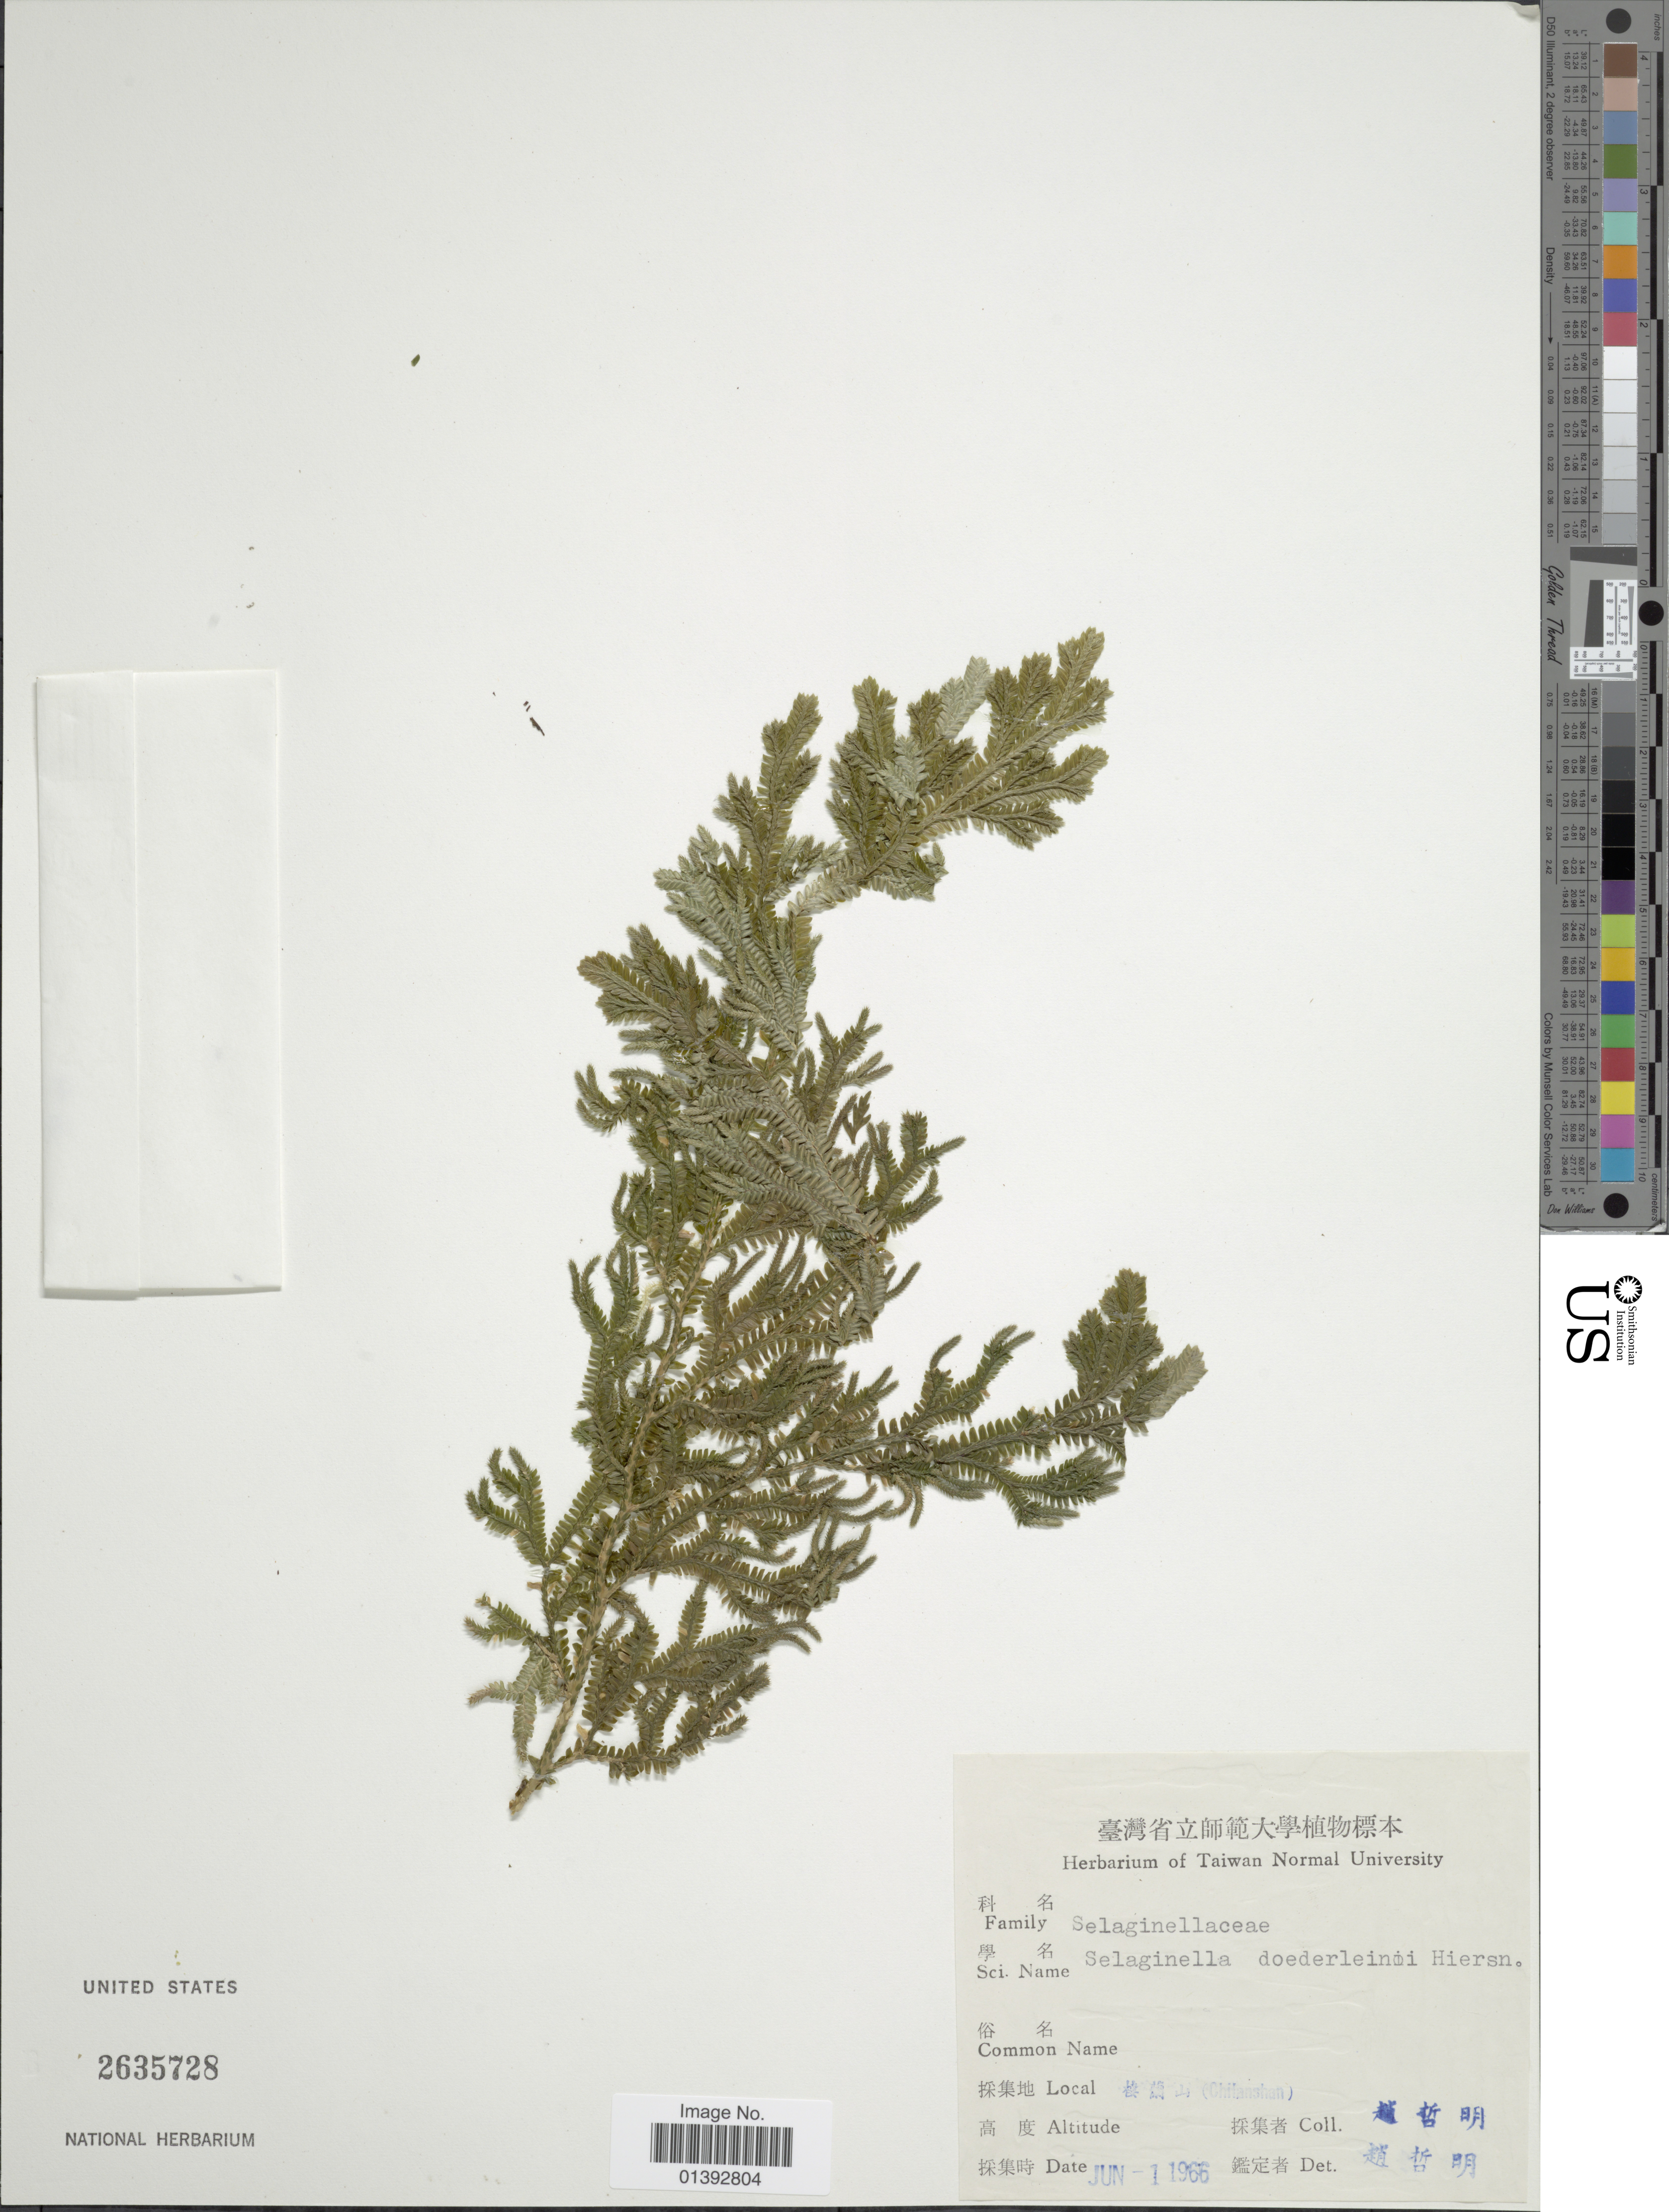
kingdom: Plantae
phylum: Tracheophyta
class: Lycopodiopsida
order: Selaginellales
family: Selaginellaceae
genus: Selaginella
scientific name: Selaginella doederleinii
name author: Hieron.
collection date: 1966-06-01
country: Taiwan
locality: Chilanshan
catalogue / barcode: US 2635728